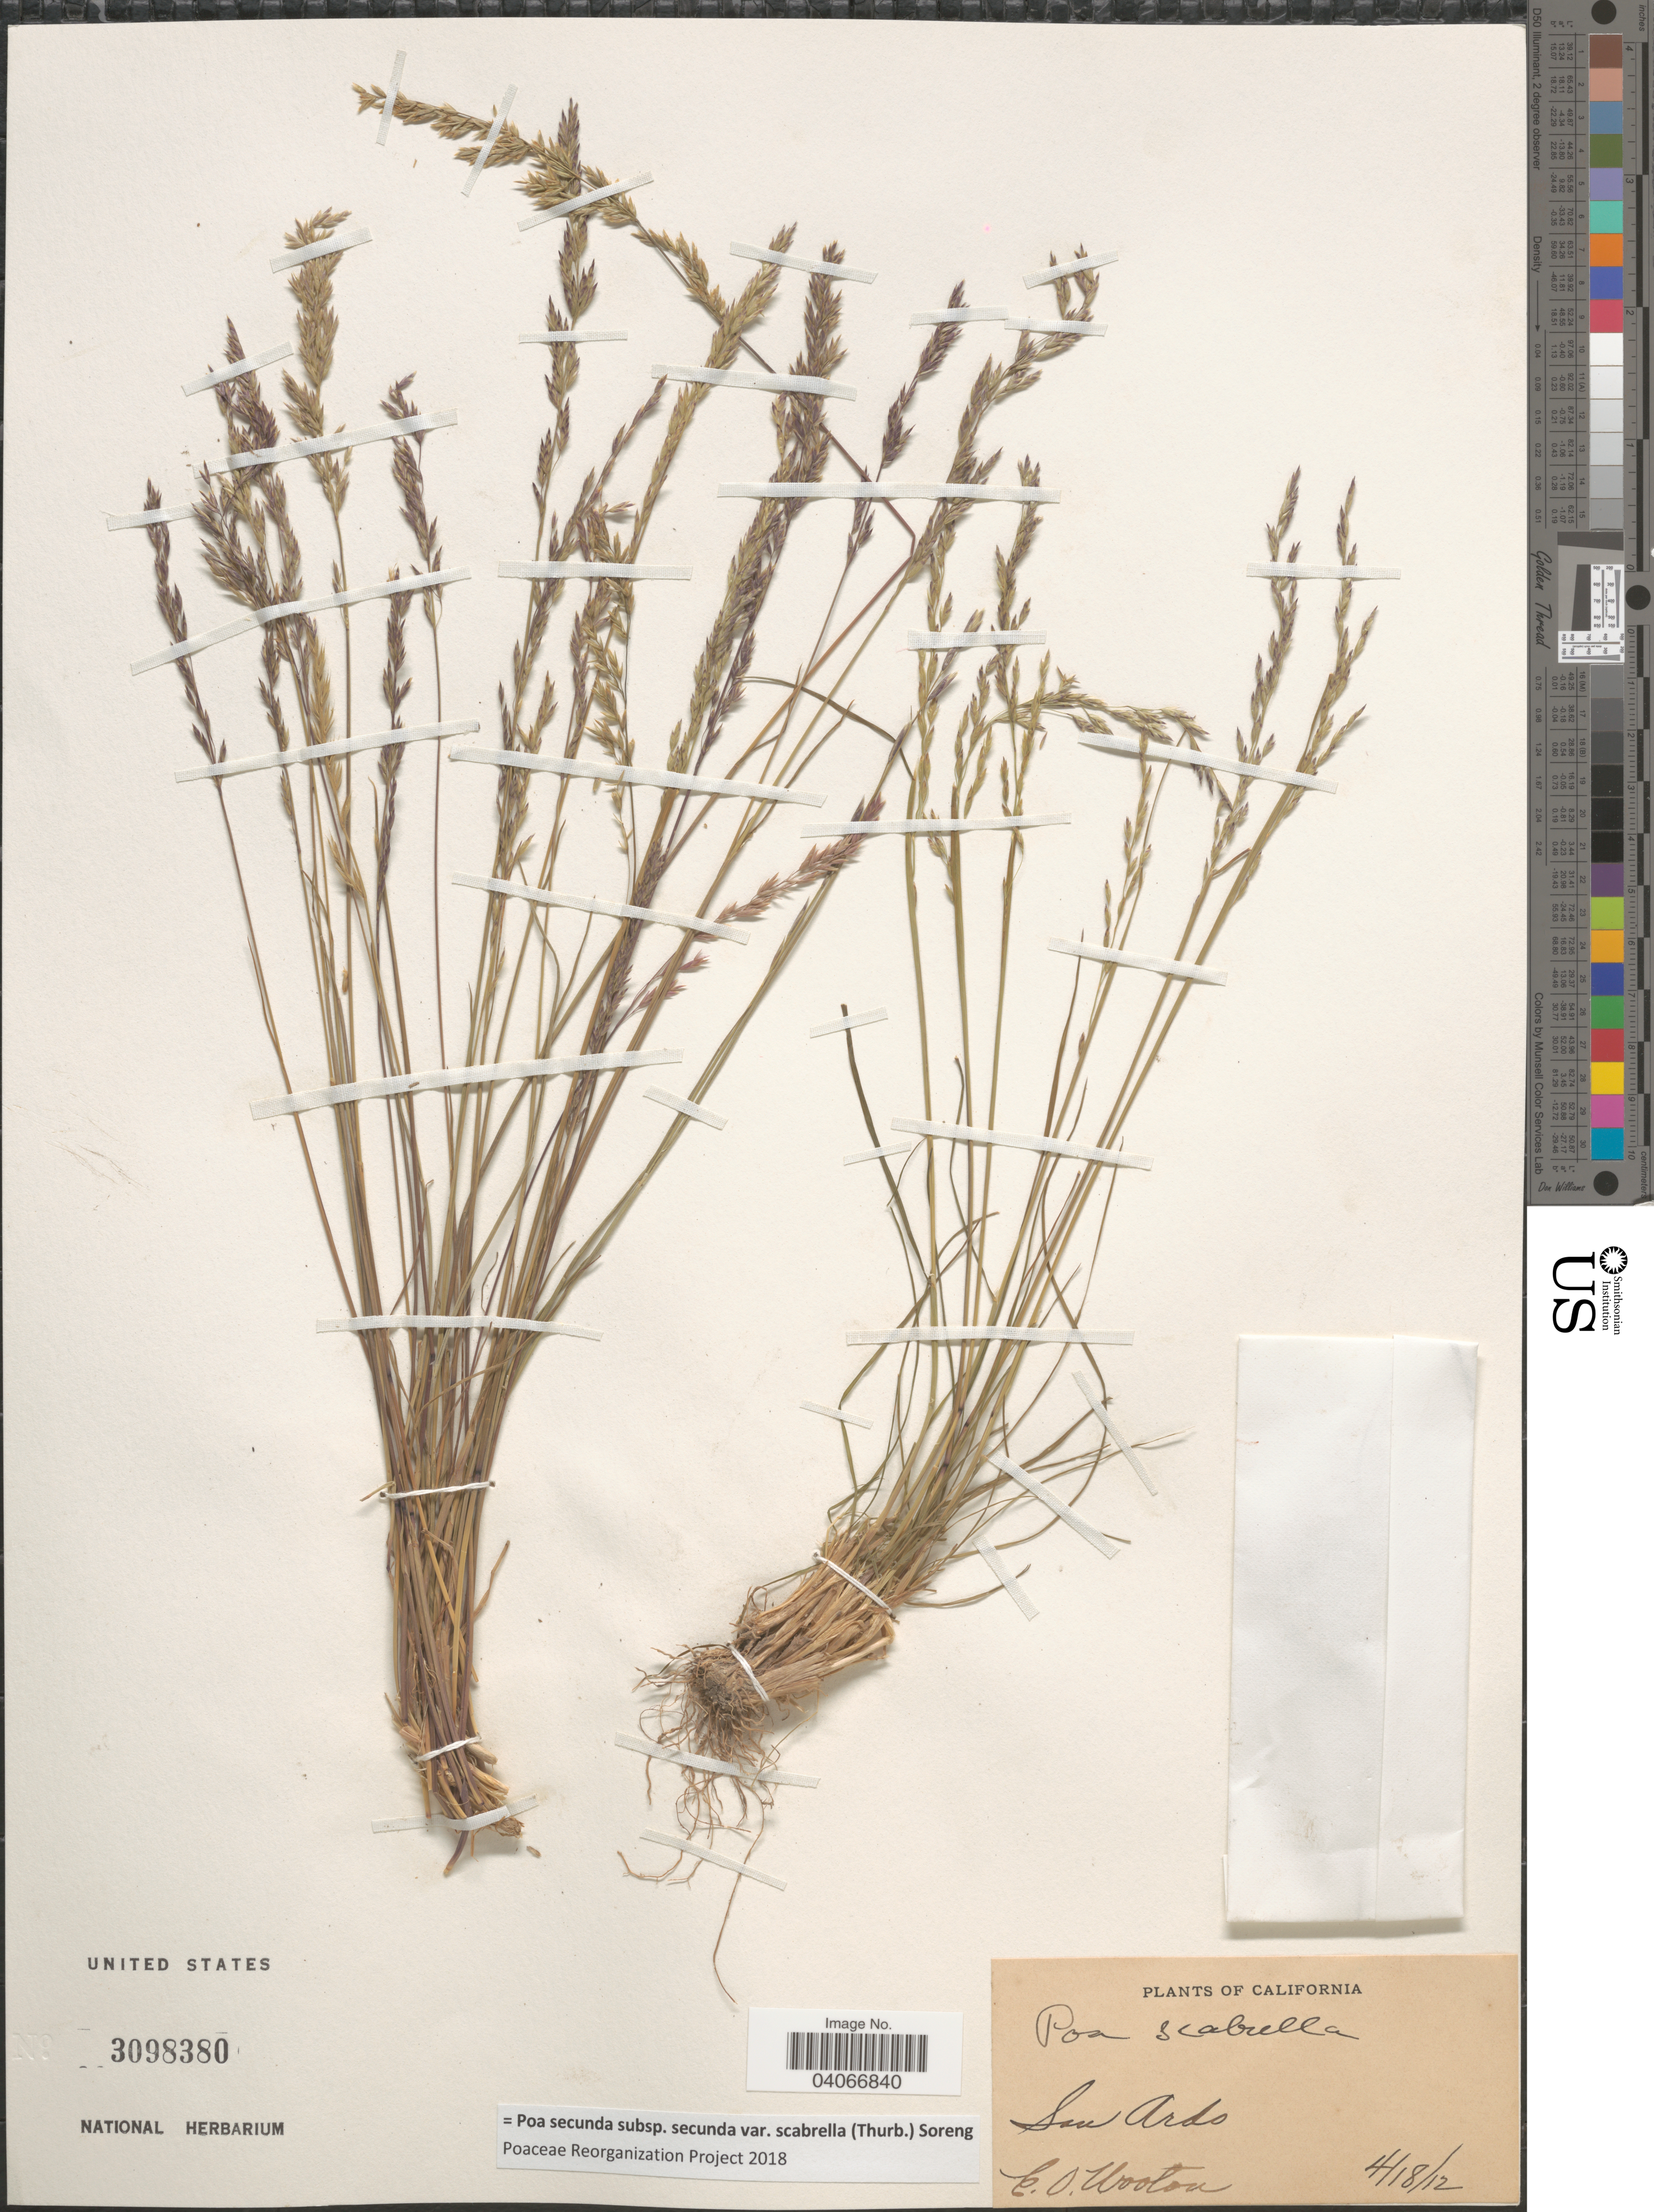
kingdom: Plantae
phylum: Tracheophyta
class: Liliopsida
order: Poales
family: Poaceae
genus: Poa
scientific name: Poa secunda subsp. secunda var. scabrella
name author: (Thurb.) Soreng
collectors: E. O. Wooton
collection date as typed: Transcribed d/m/y: 18/4/12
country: United States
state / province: California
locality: San Ardo.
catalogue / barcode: US 3098380